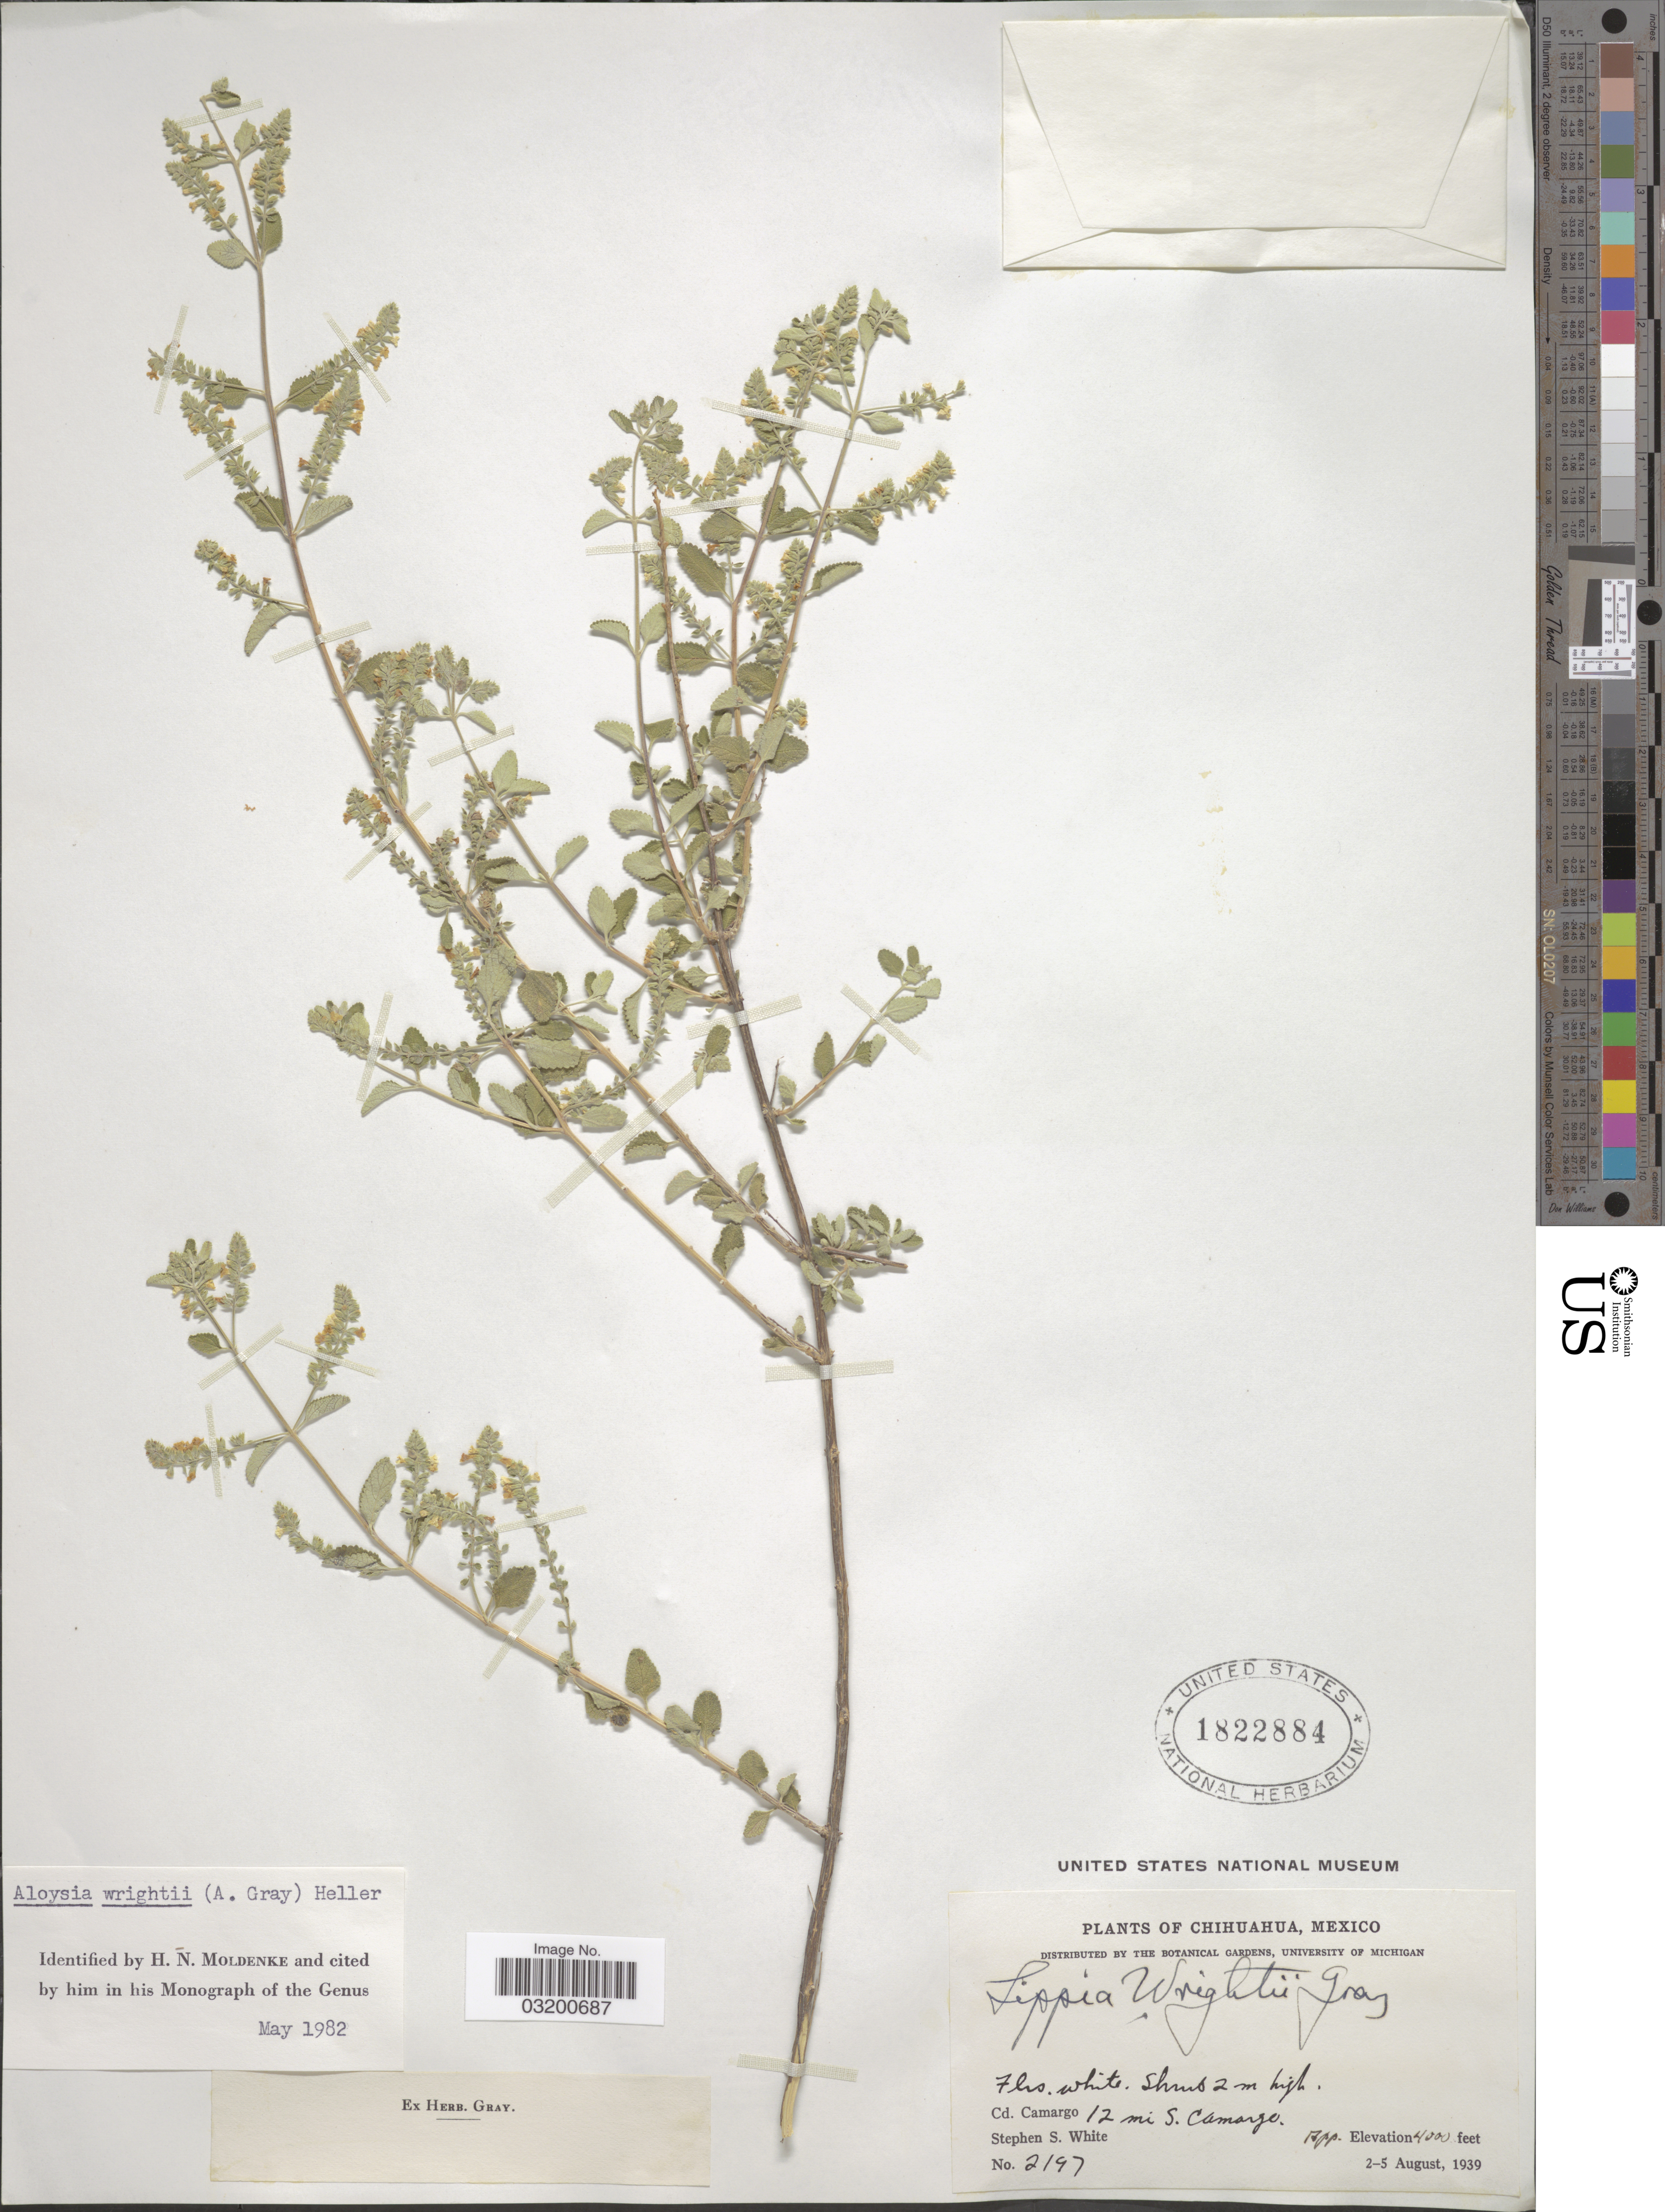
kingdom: Plantae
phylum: Tracheophyta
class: Magnoliopsida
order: Lamiales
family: Verbenaceae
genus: Aloysia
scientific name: Aloysia wrightii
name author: A. Heller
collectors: S. S. White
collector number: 2197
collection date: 1939-08-02/1939-08-05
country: Mexico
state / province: Chihuahua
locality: Cd. Camargo, 12 mi. S. Camargo.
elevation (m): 1219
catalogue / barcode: US 1822884